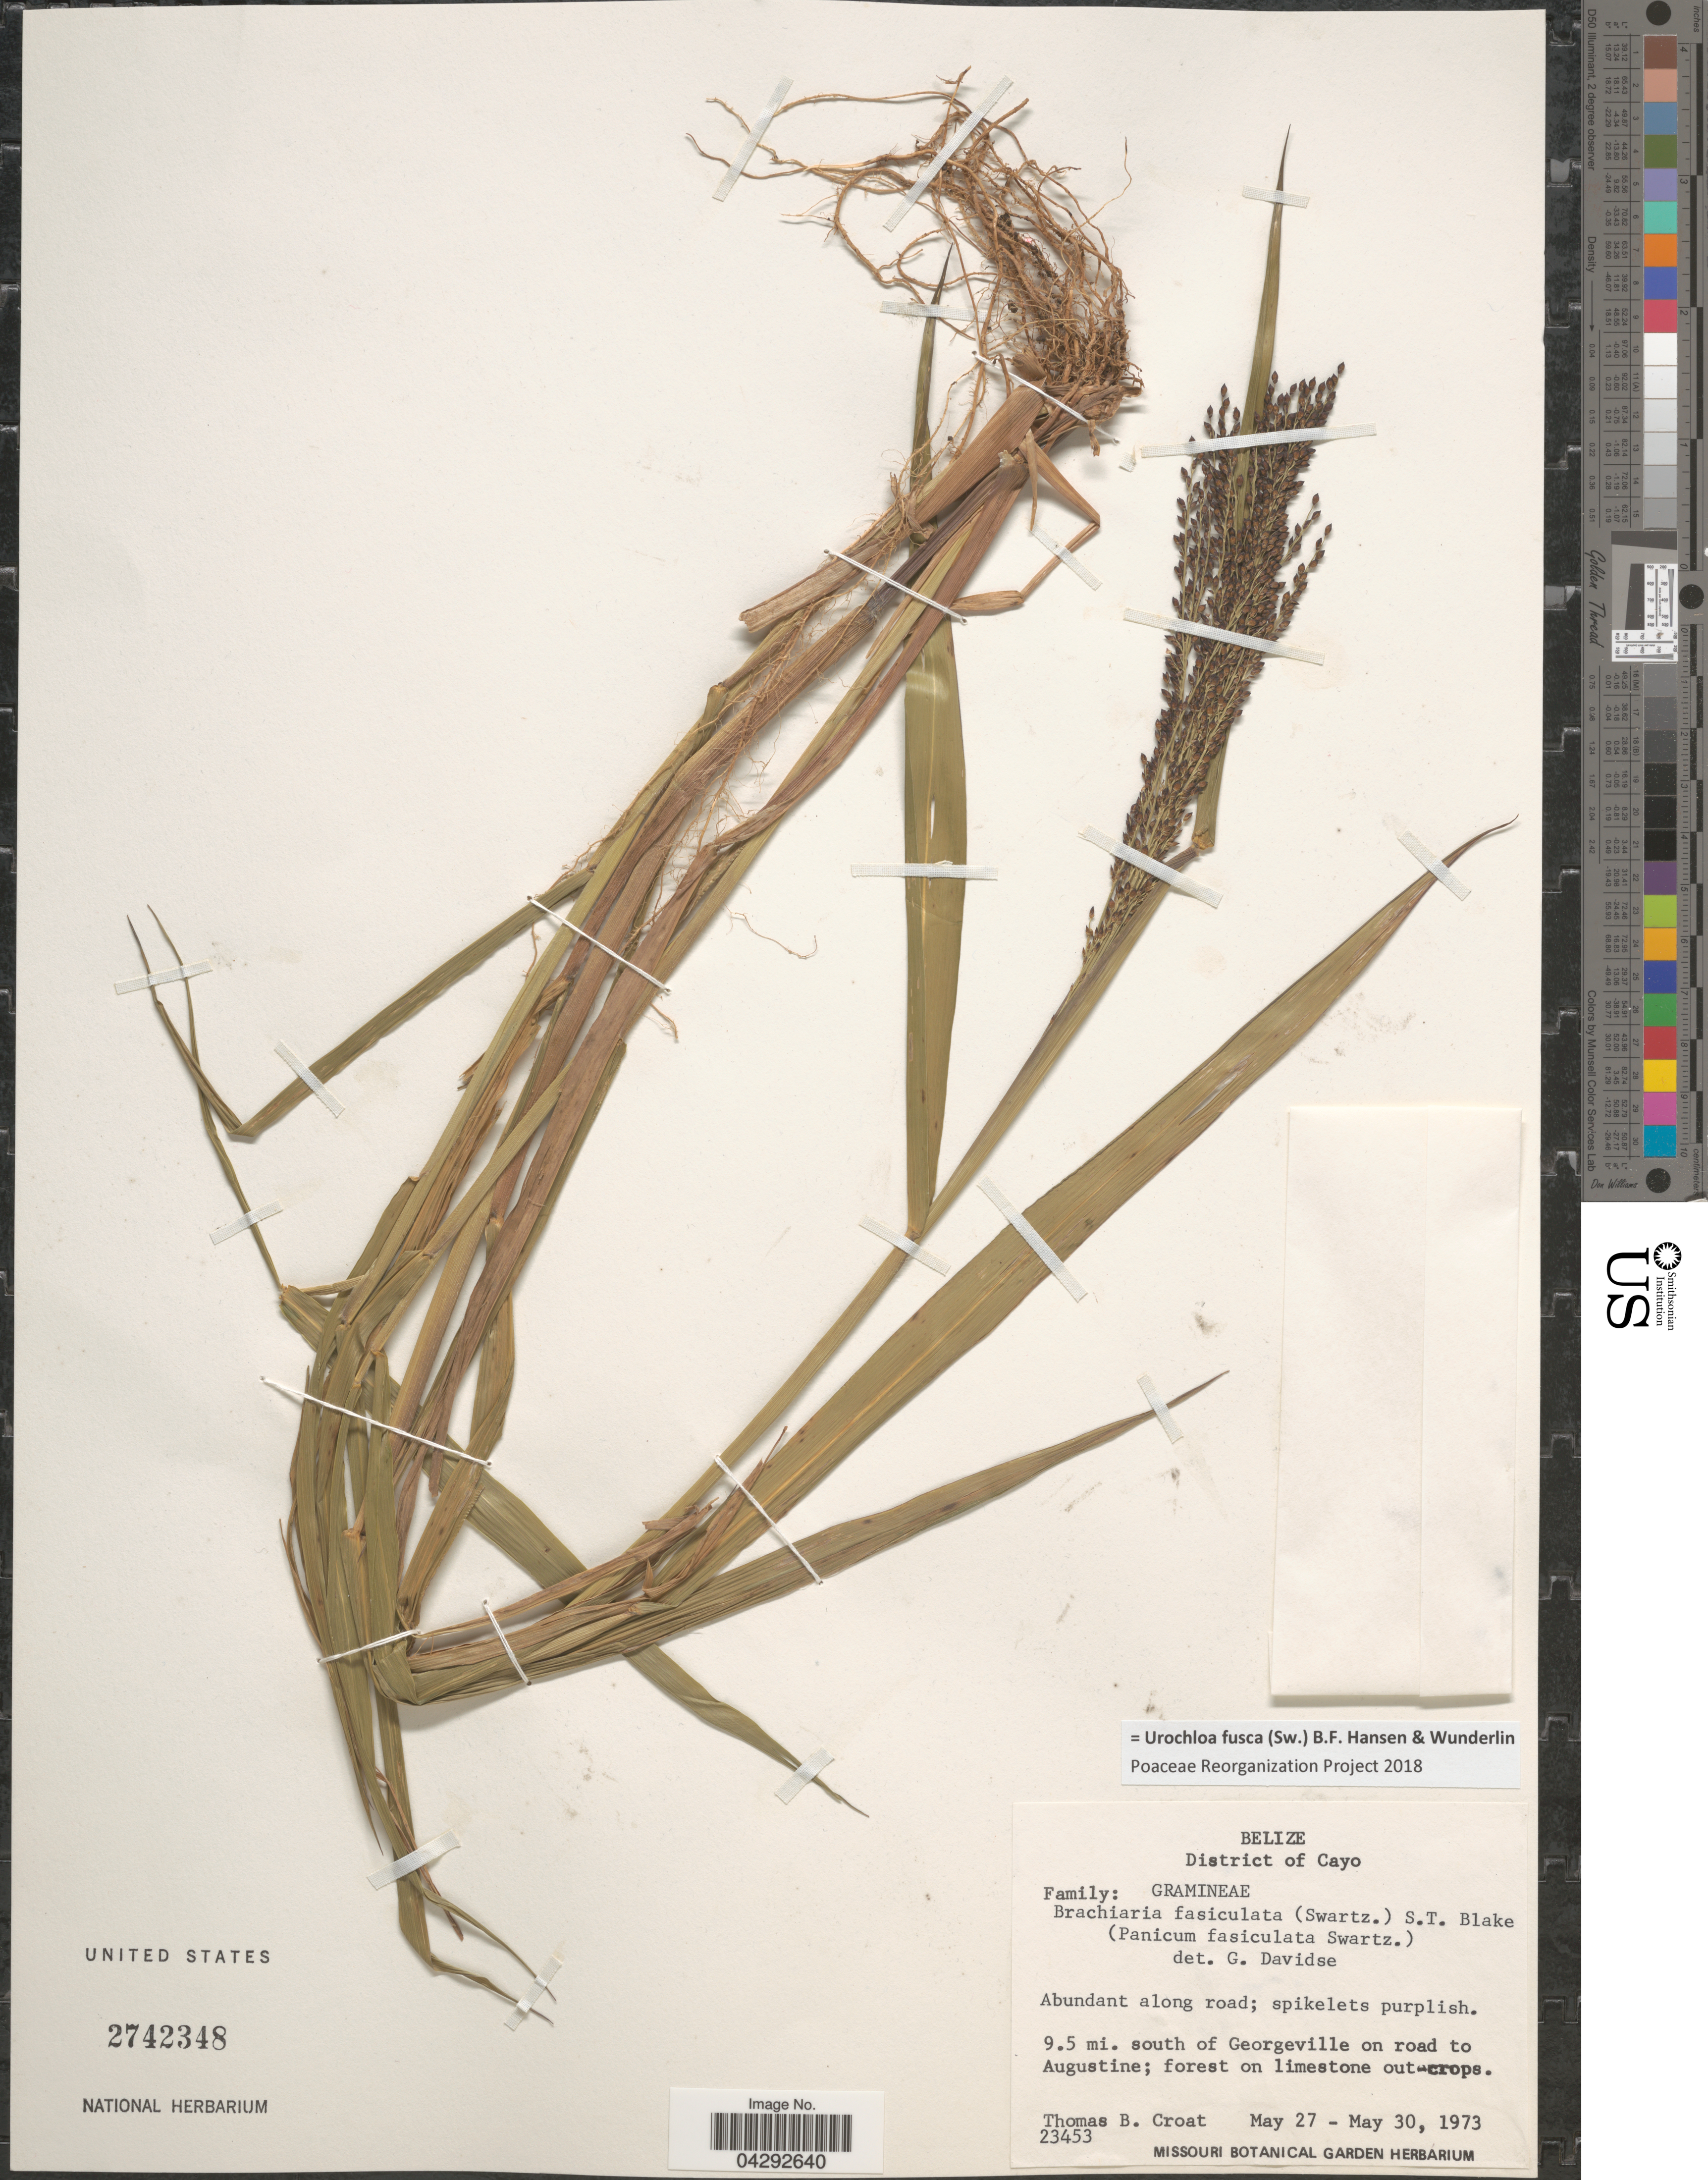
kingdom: Plantae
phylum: Tracheophyta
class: Liliopsida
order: Poales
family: Poaceae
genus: Urochloa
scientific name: Urochloa fusca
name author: (Sw.) B.F. Hansen & Wunderlin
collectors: T. B. Croat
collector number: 23453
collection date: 1973-05-27/1973-05-30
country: Belize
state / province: Cayo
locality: District of Cayo. Abundant along road. 9.5 mi. south of Georgeville on road to Augustine; forest on limestone out-crops.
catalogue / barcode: US 2742348